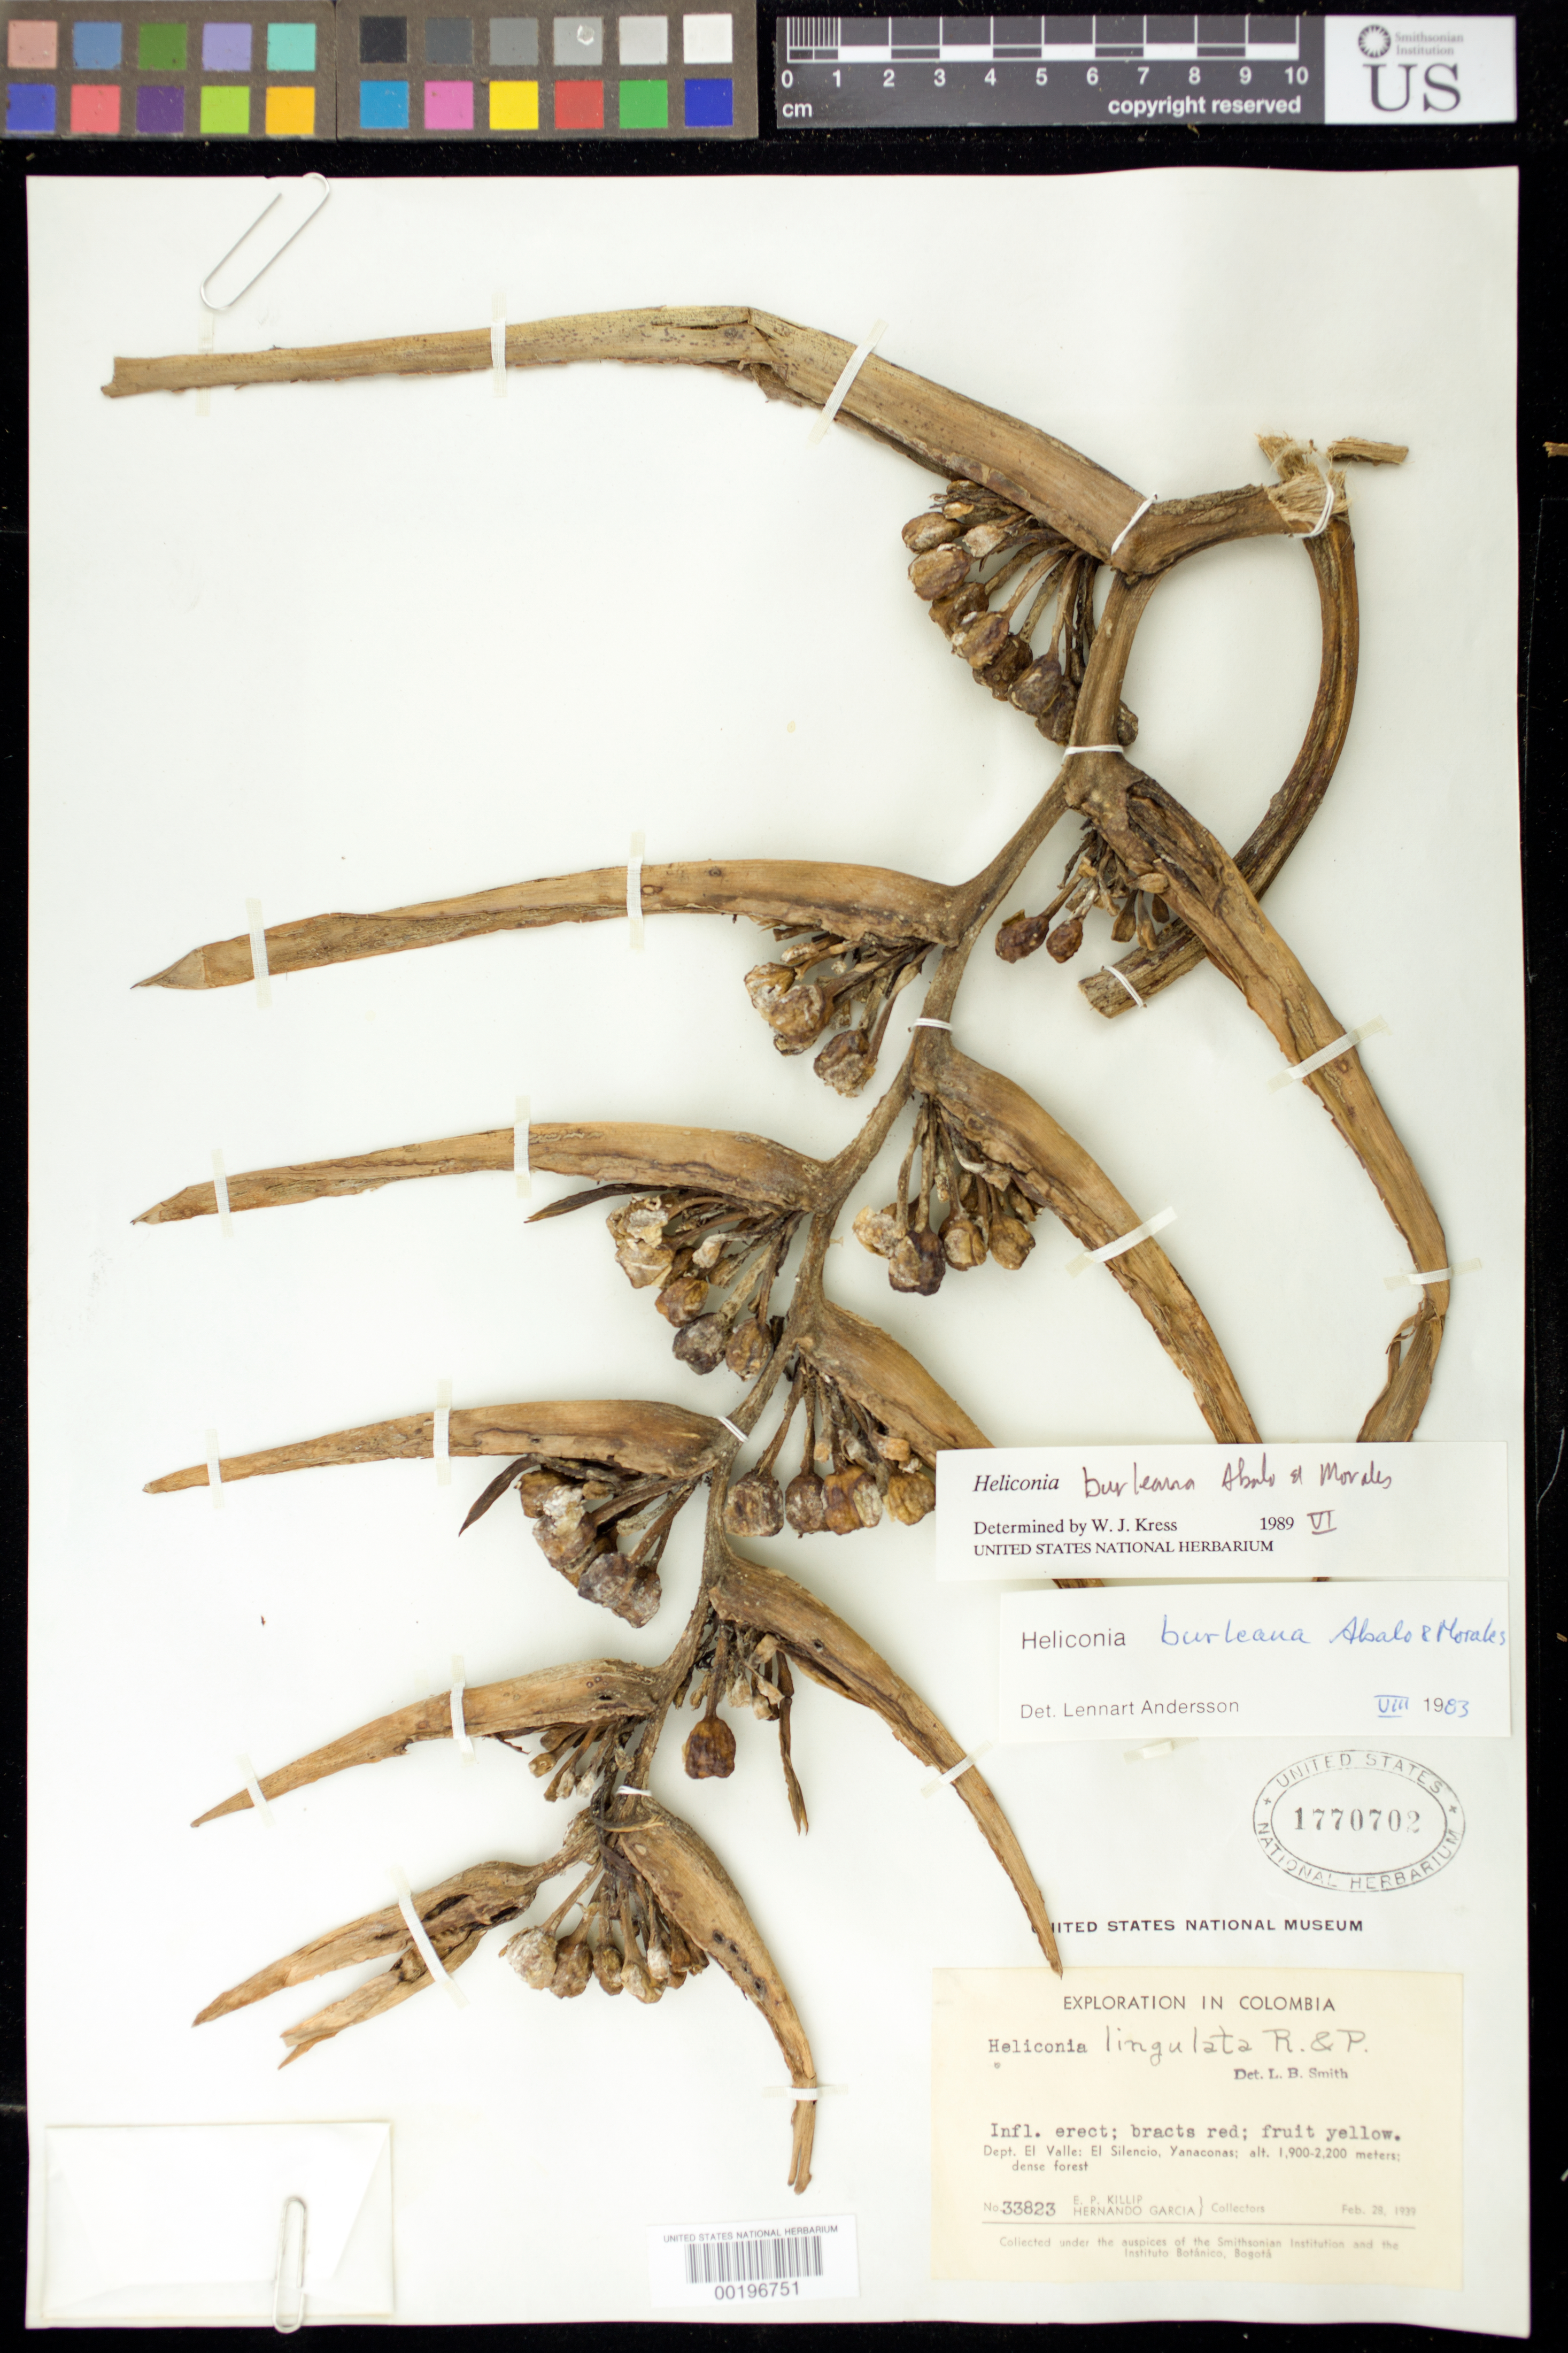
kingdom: Plantae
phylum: Tracheophyta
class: Liliopsida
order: Zingiberales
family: Heliconiaceae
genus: Heliconia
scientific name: Heliconia burleana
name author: Abalo & G. Morales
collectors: E. P. Killip & H. Garcia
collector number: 33823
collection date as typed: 28 Feb 1939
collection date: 1939-02-28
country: Colombia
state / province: Valle del Cauca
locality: El Silencio, Yanaconas, dense forest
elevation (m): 1900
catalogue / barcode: US 1770702